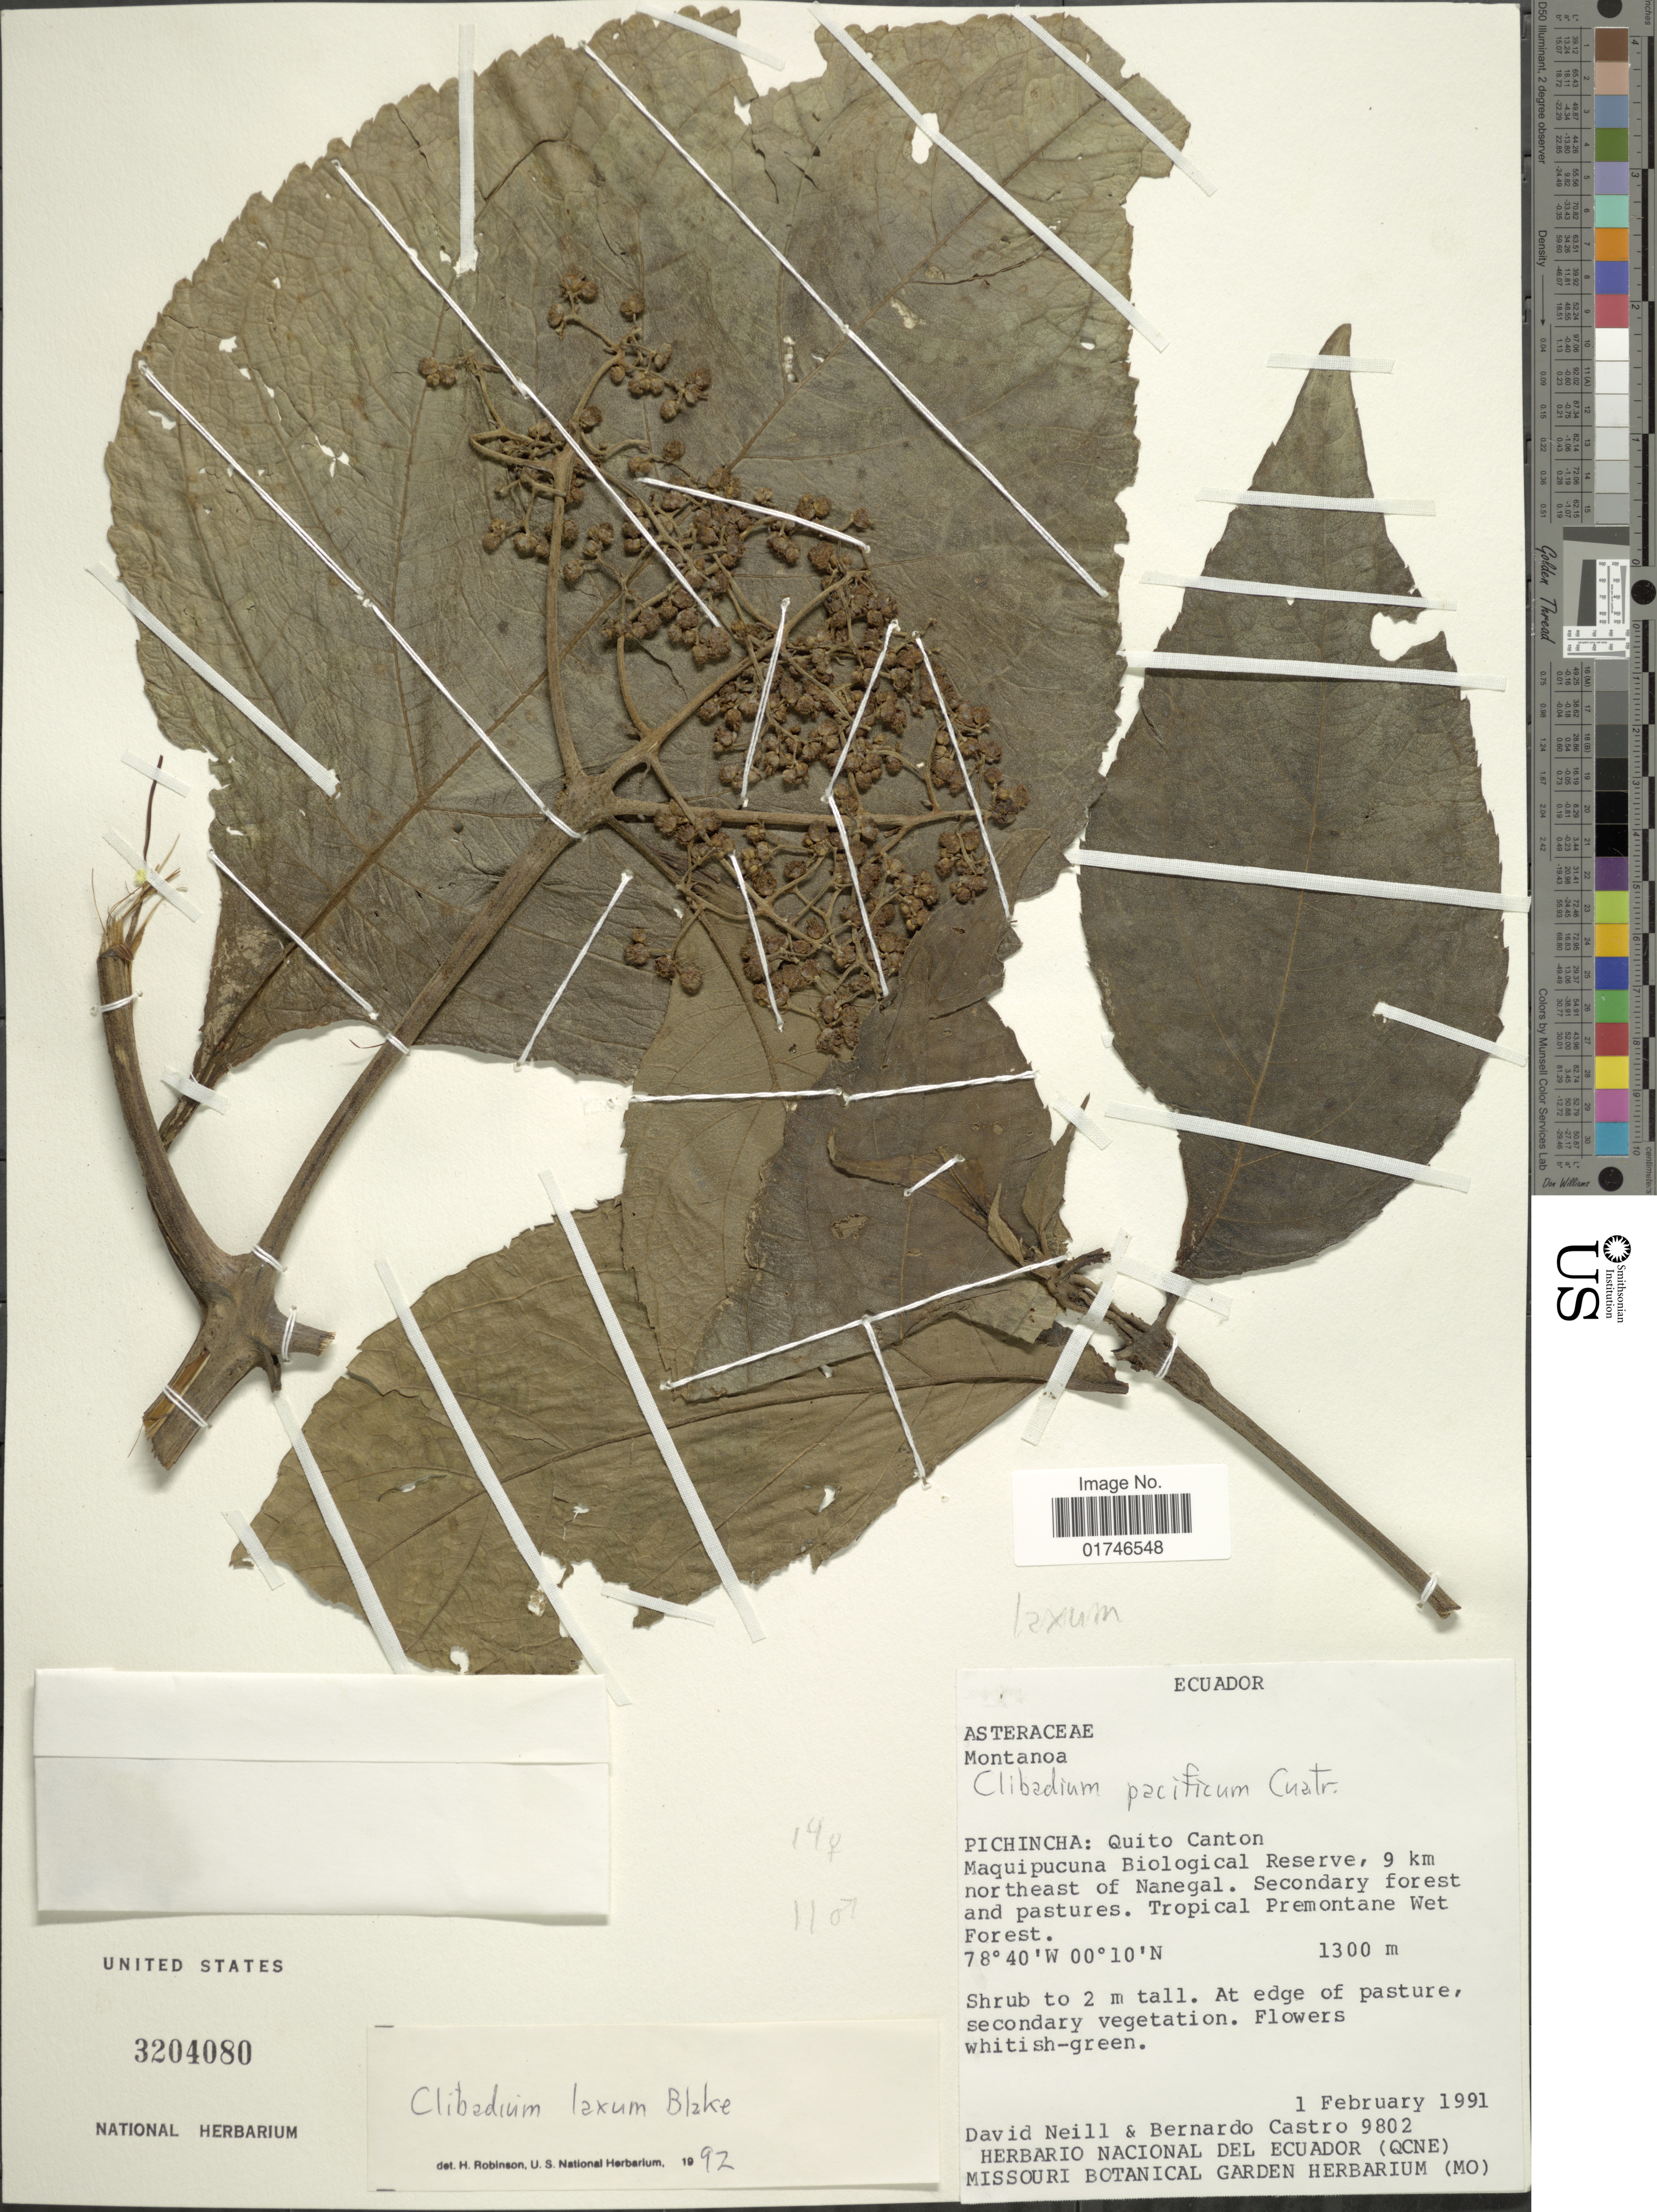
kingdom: Plantae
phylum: Tracheophyta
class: Magnoliopsida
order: Asterales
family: Asteraceae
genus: Clibadium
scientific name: Clibadium laxum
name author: S.F. Blake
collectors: D. Neill & B. Castro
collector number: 9802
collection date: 1991-02-01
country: Ecuador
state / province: Pichincha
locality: Pichincha: Quito Canton, Maquipucuna Biological Reserve, 9 km northeast of Nanegal.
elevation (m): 1300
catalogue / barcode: US 3204080